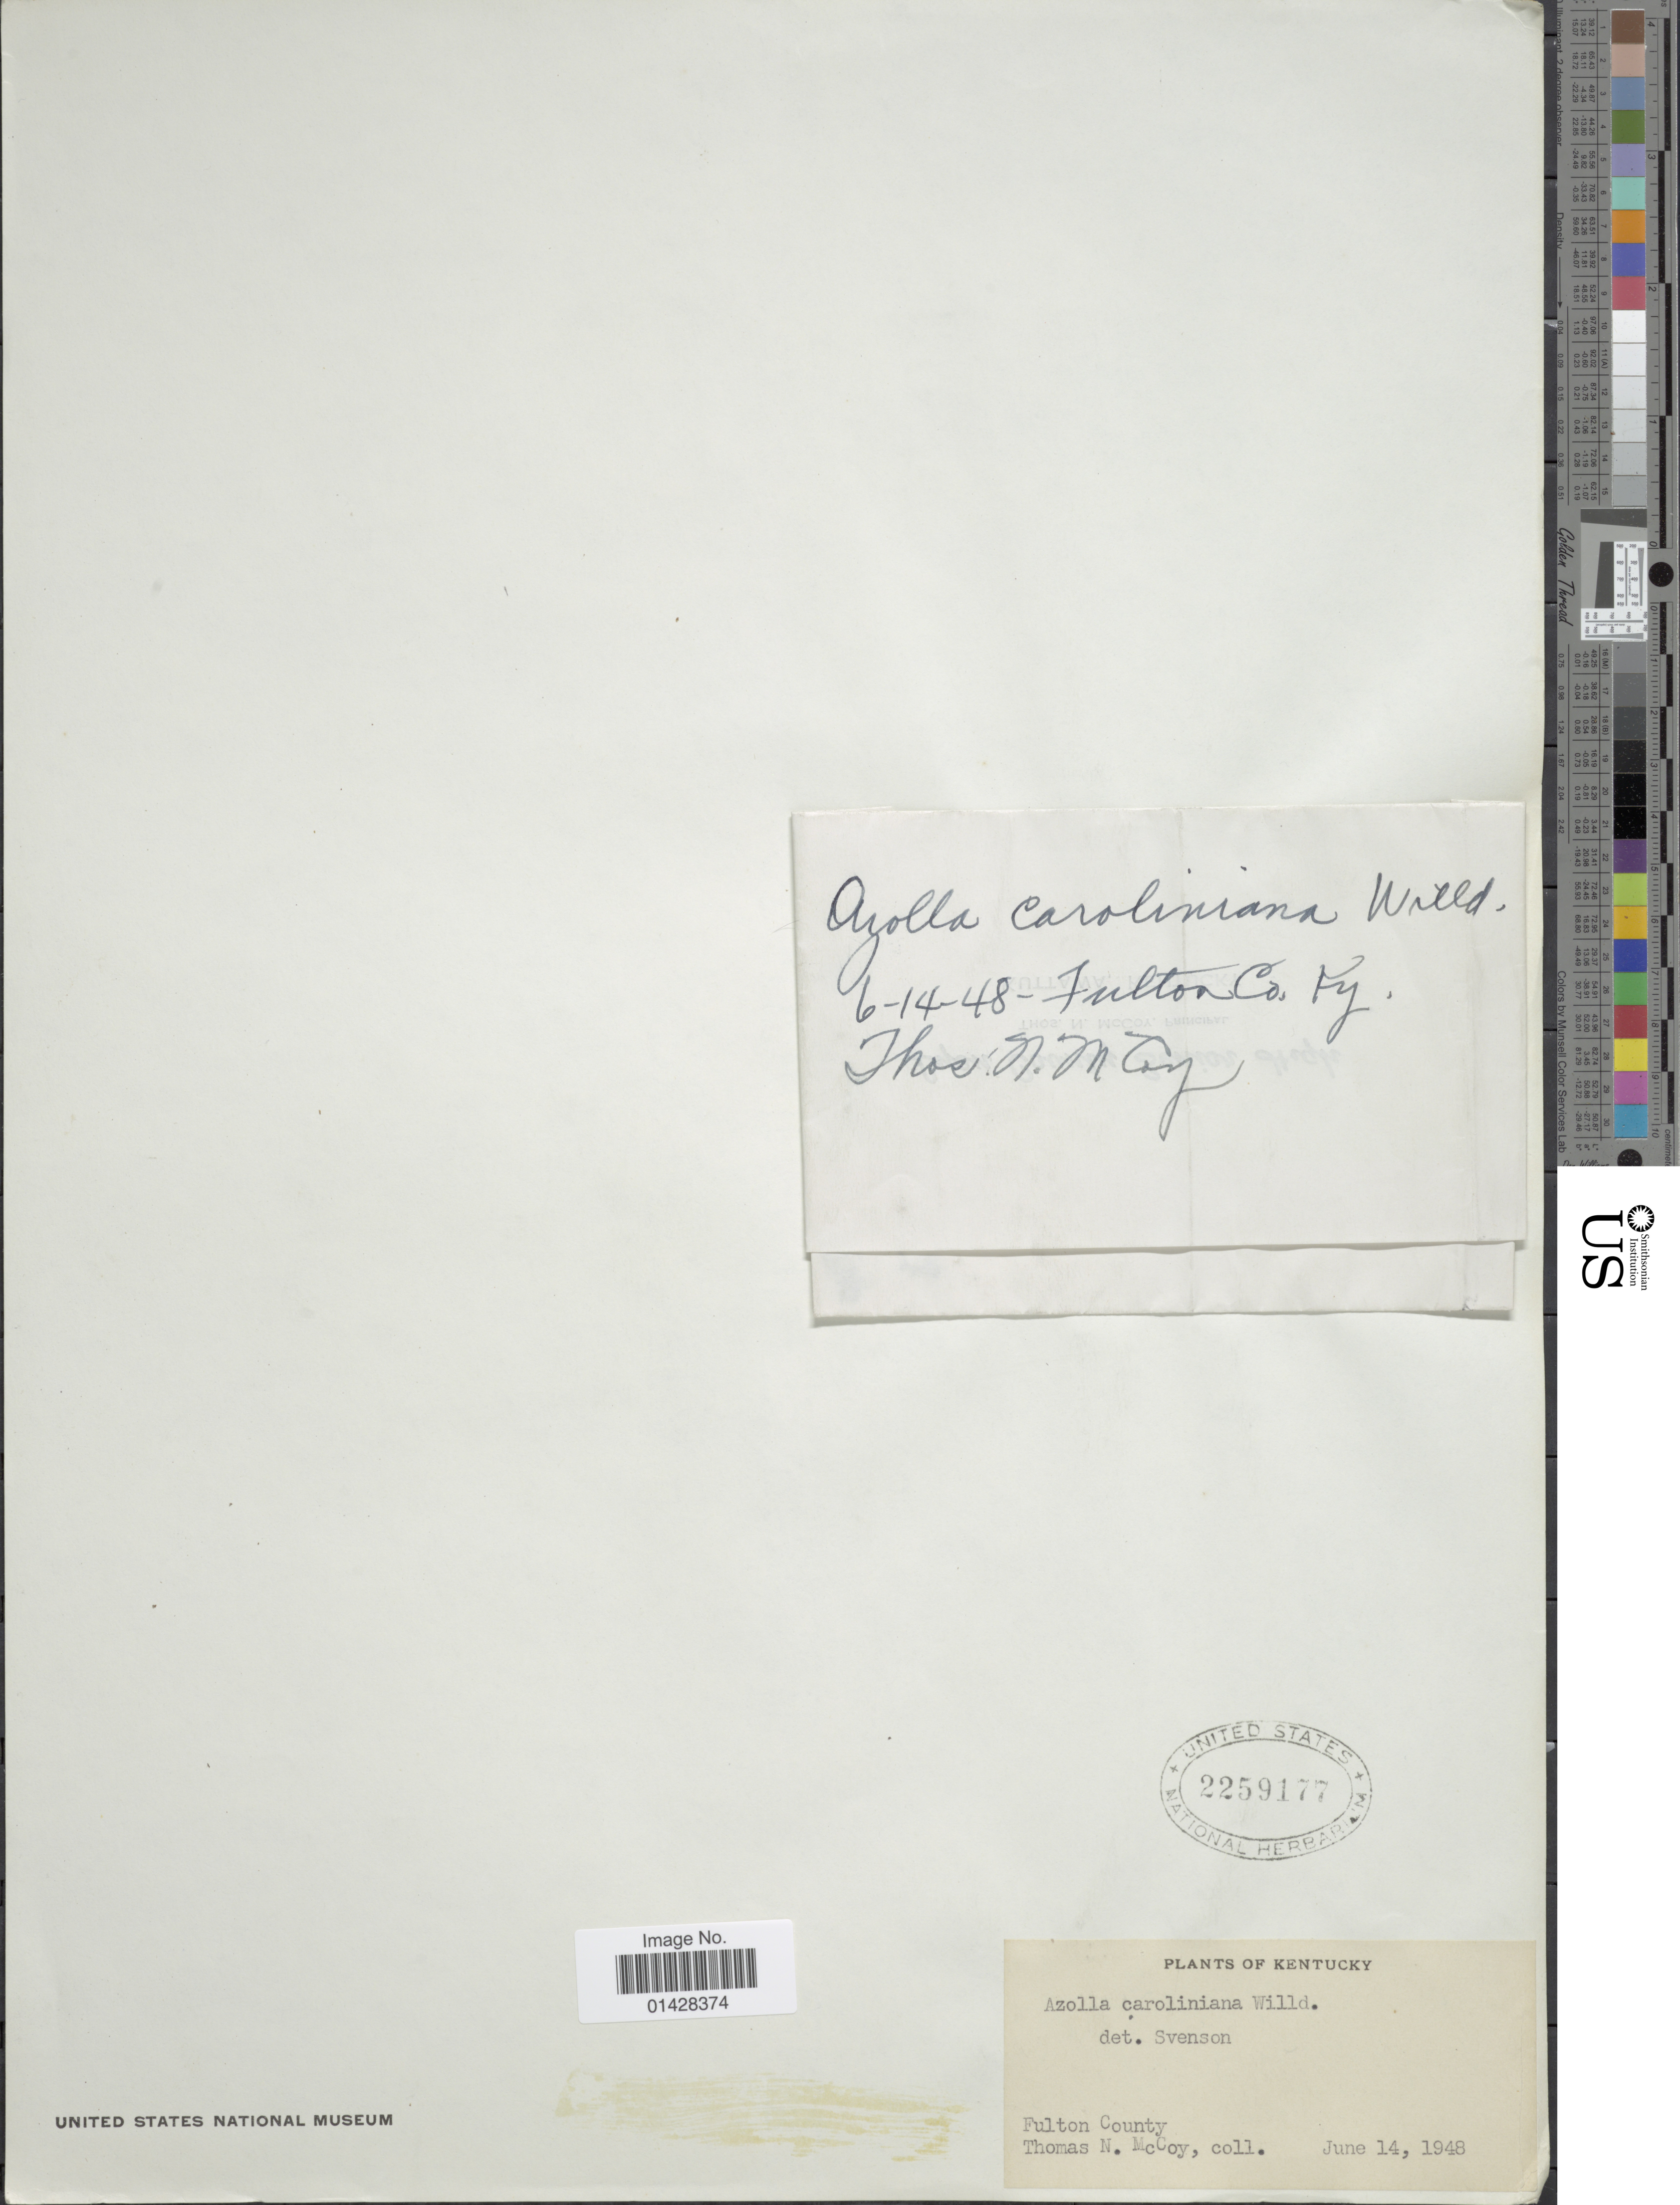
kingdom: Plantae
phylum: Tracheophyta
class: Polypodiopsida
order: Salviniales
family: Salviniaceae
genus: Azolla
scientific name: Azolla caroliniana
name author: Willd.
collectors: T. N. McCoy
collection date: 1948-06-14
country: United States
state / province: Kentucky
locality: Fulton County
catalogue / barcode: US 2259177